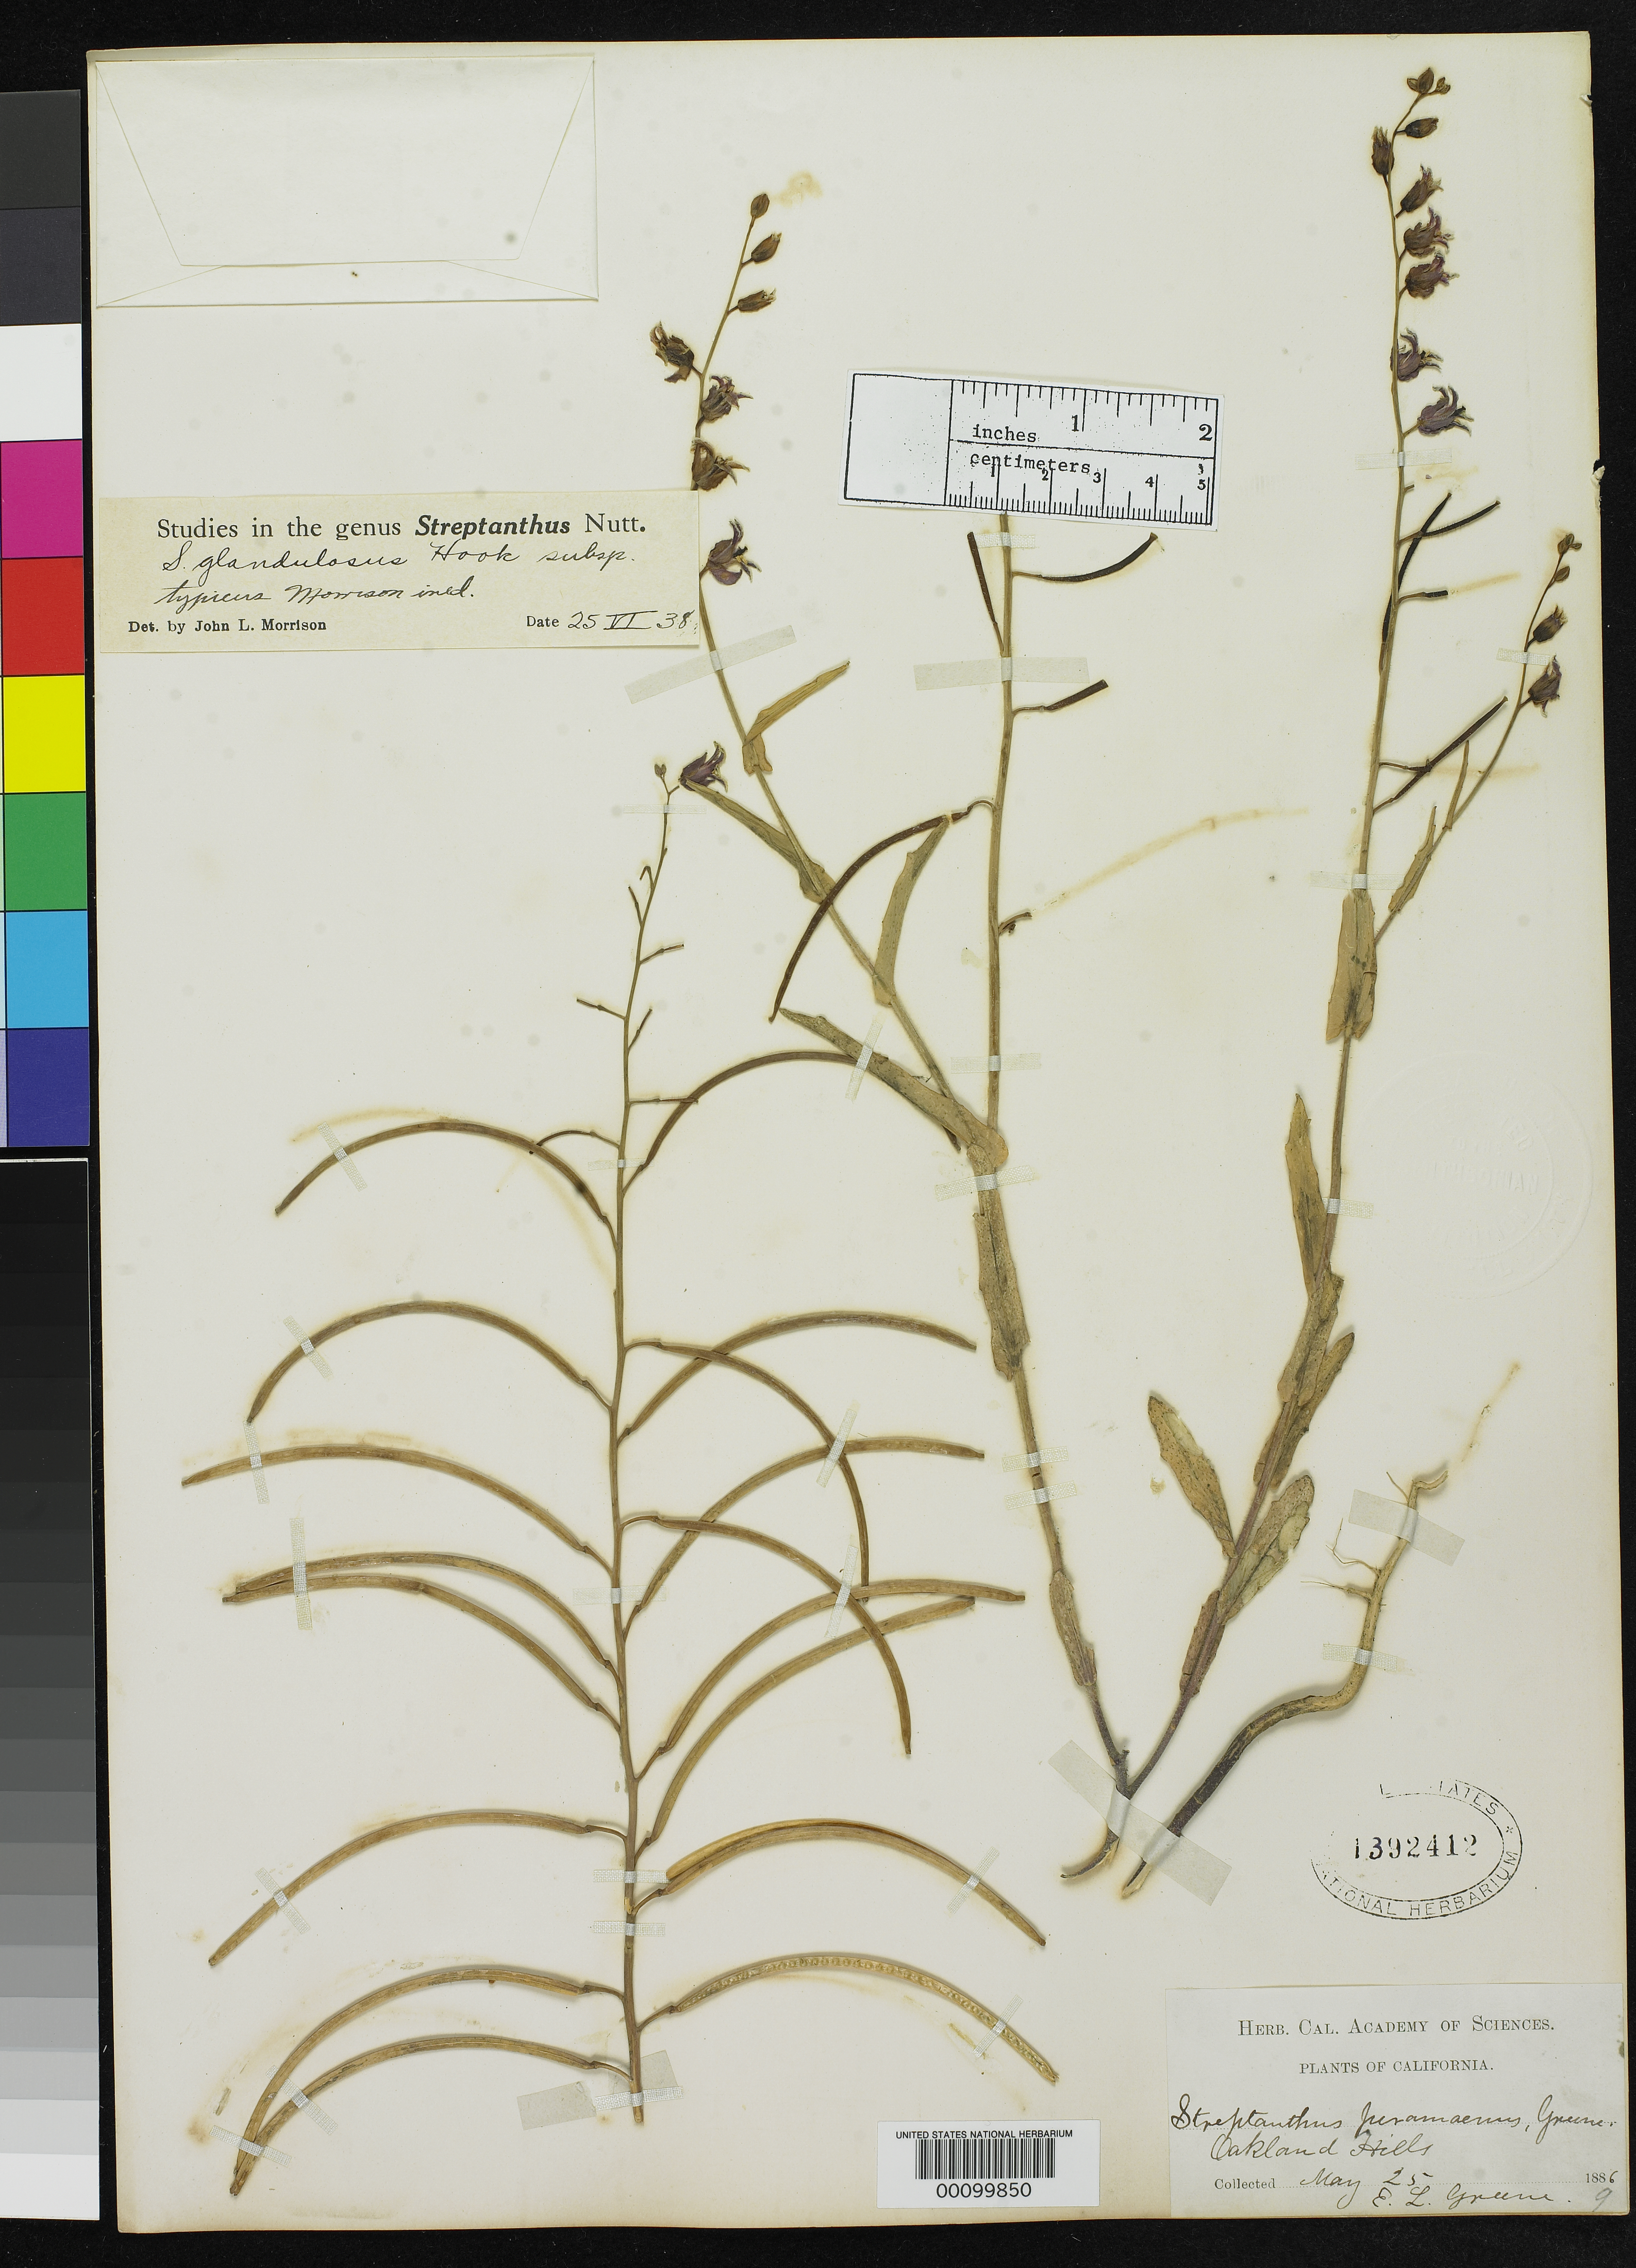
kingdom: Plantae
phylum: Tracheophyta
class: Magnoliopsida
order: Brassicales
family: Brassicaceae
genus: Streptanthus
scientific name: Streptanthus peramoenus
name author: Greene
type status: Type Collection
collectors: E. L. Greene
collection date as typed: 25 May 1886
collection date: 1886-05-25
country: United States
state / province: California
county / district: Alameda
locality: Oakland Hills.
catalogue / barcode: US 1392412